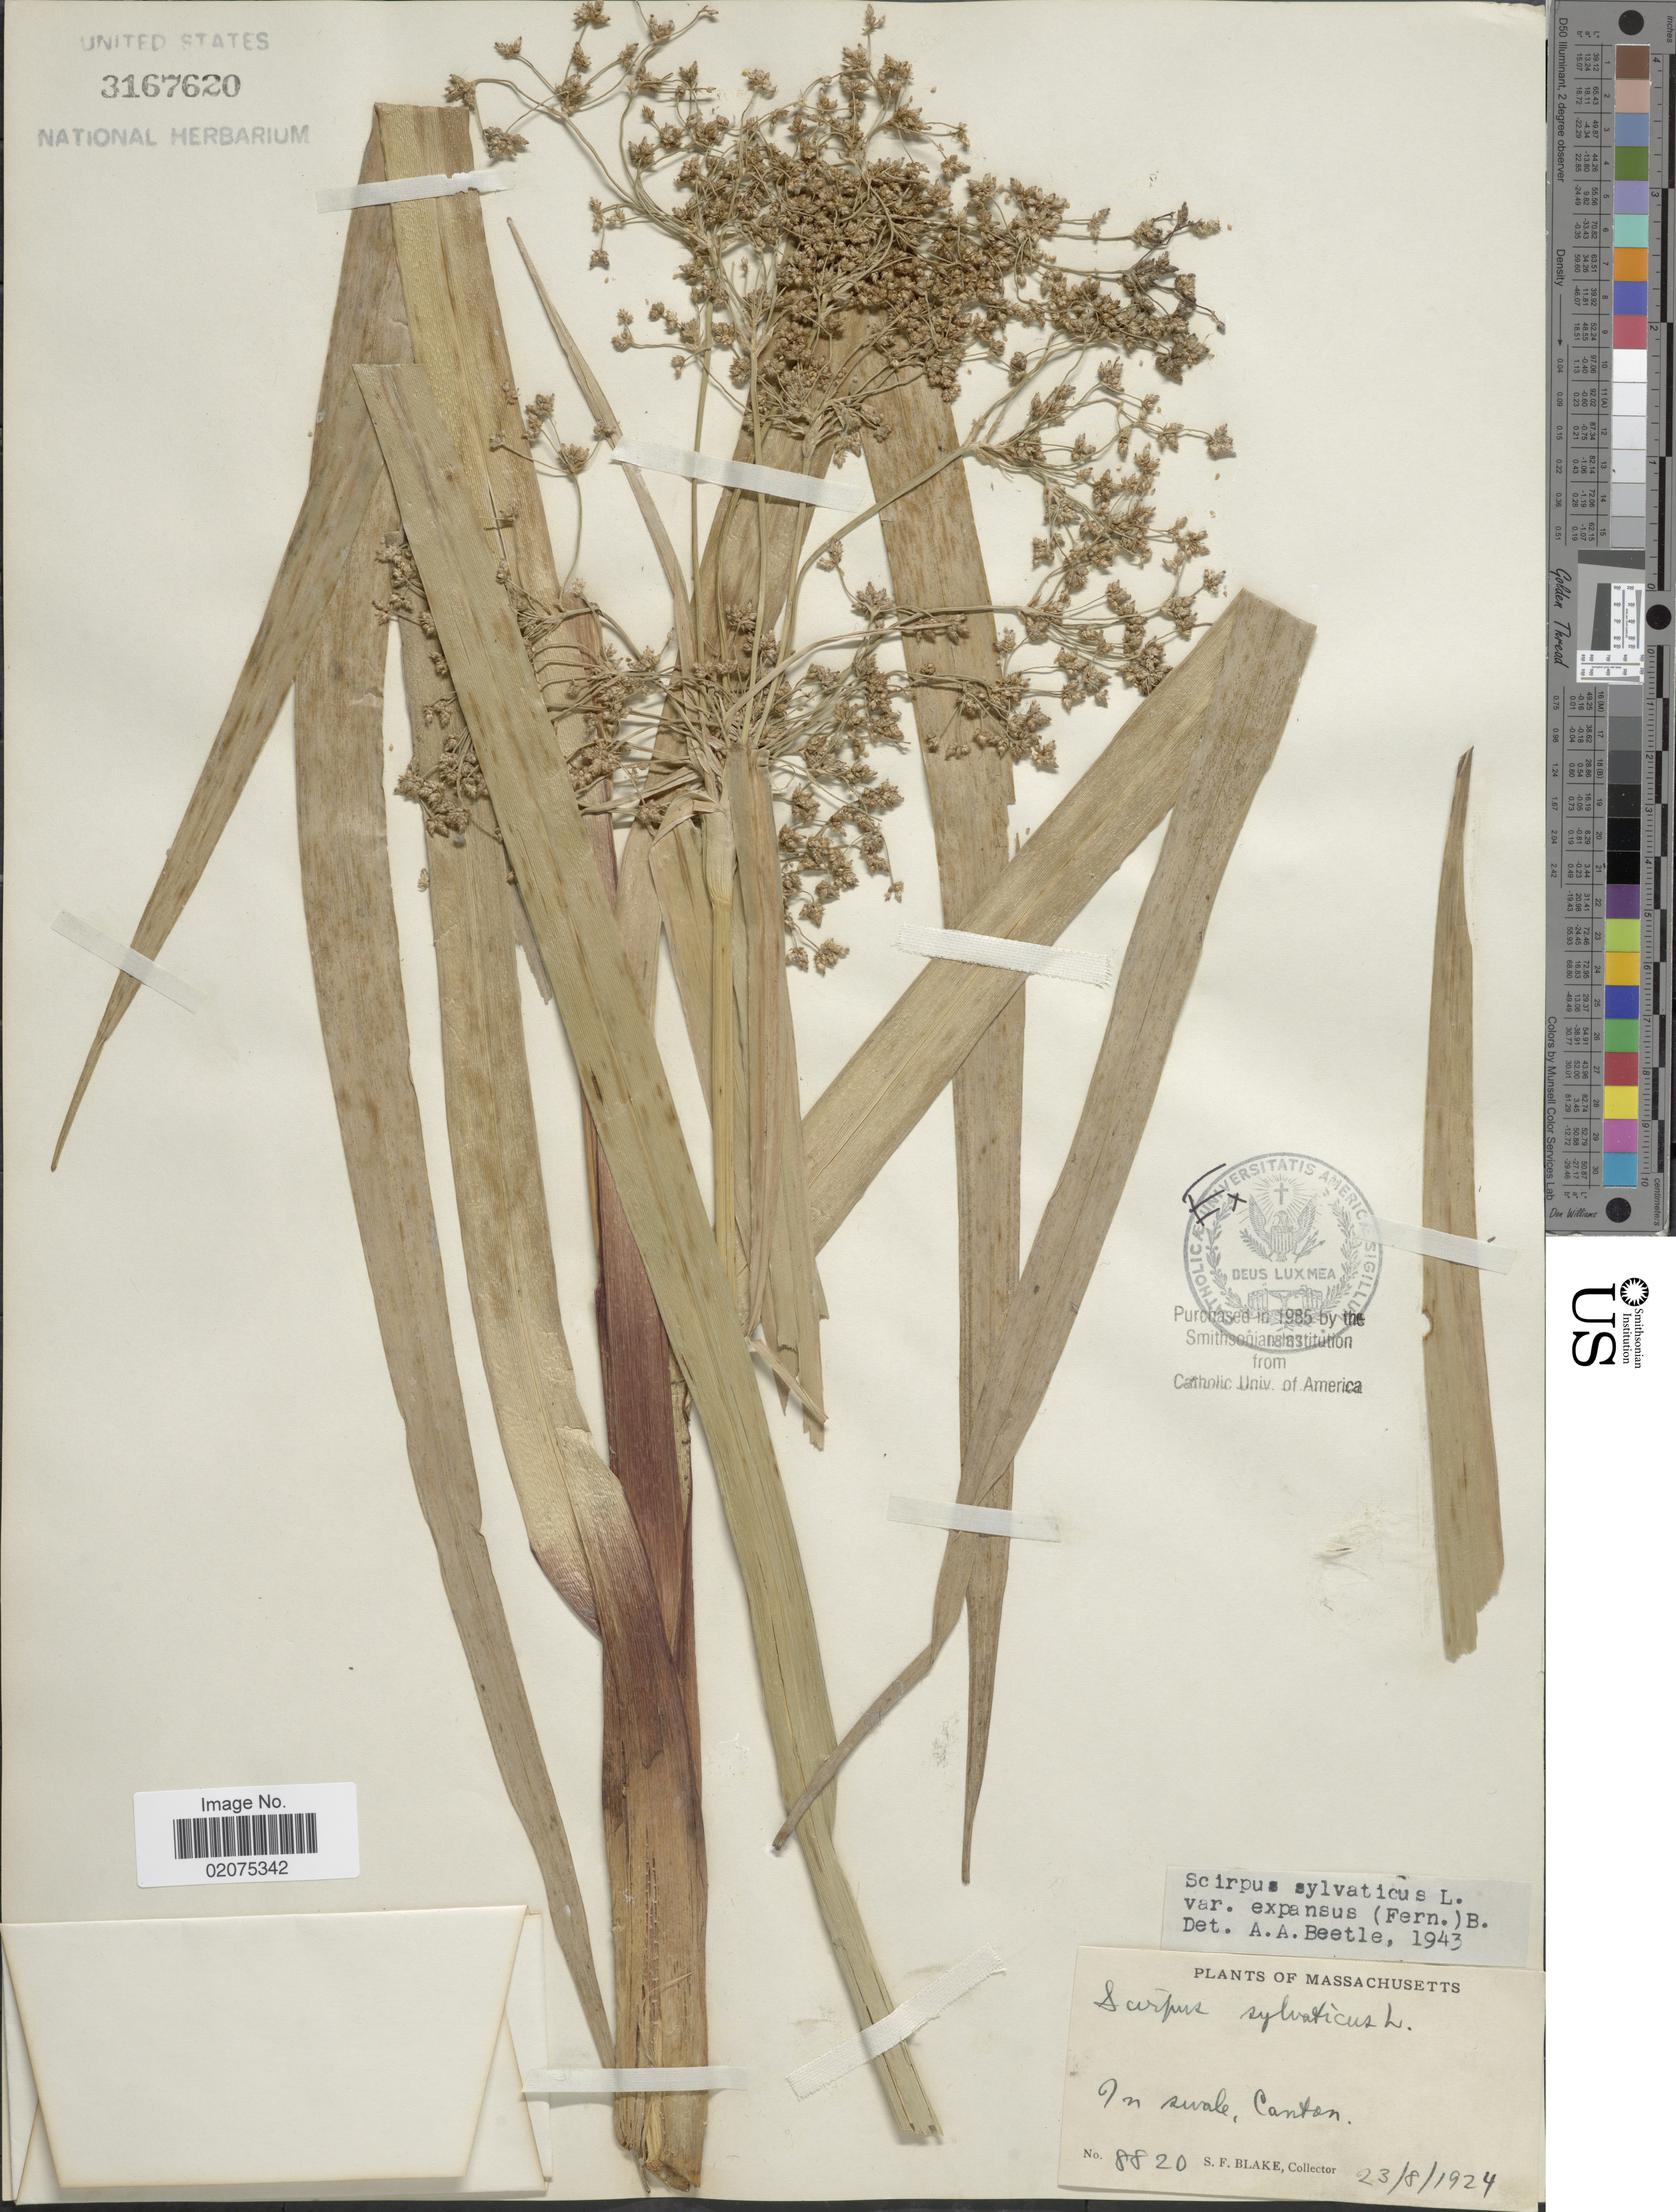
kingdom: Plantae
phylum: Tracheophyta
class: Liliopsida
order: Poales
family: Cyperaceae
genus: Scirpus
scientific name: Scirpus expansus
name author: Fernald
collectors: S. Blake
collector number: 8820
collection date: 1924-08-23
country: United States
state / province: Massachusetts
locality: In swale, Canton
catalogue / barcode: US 3167620